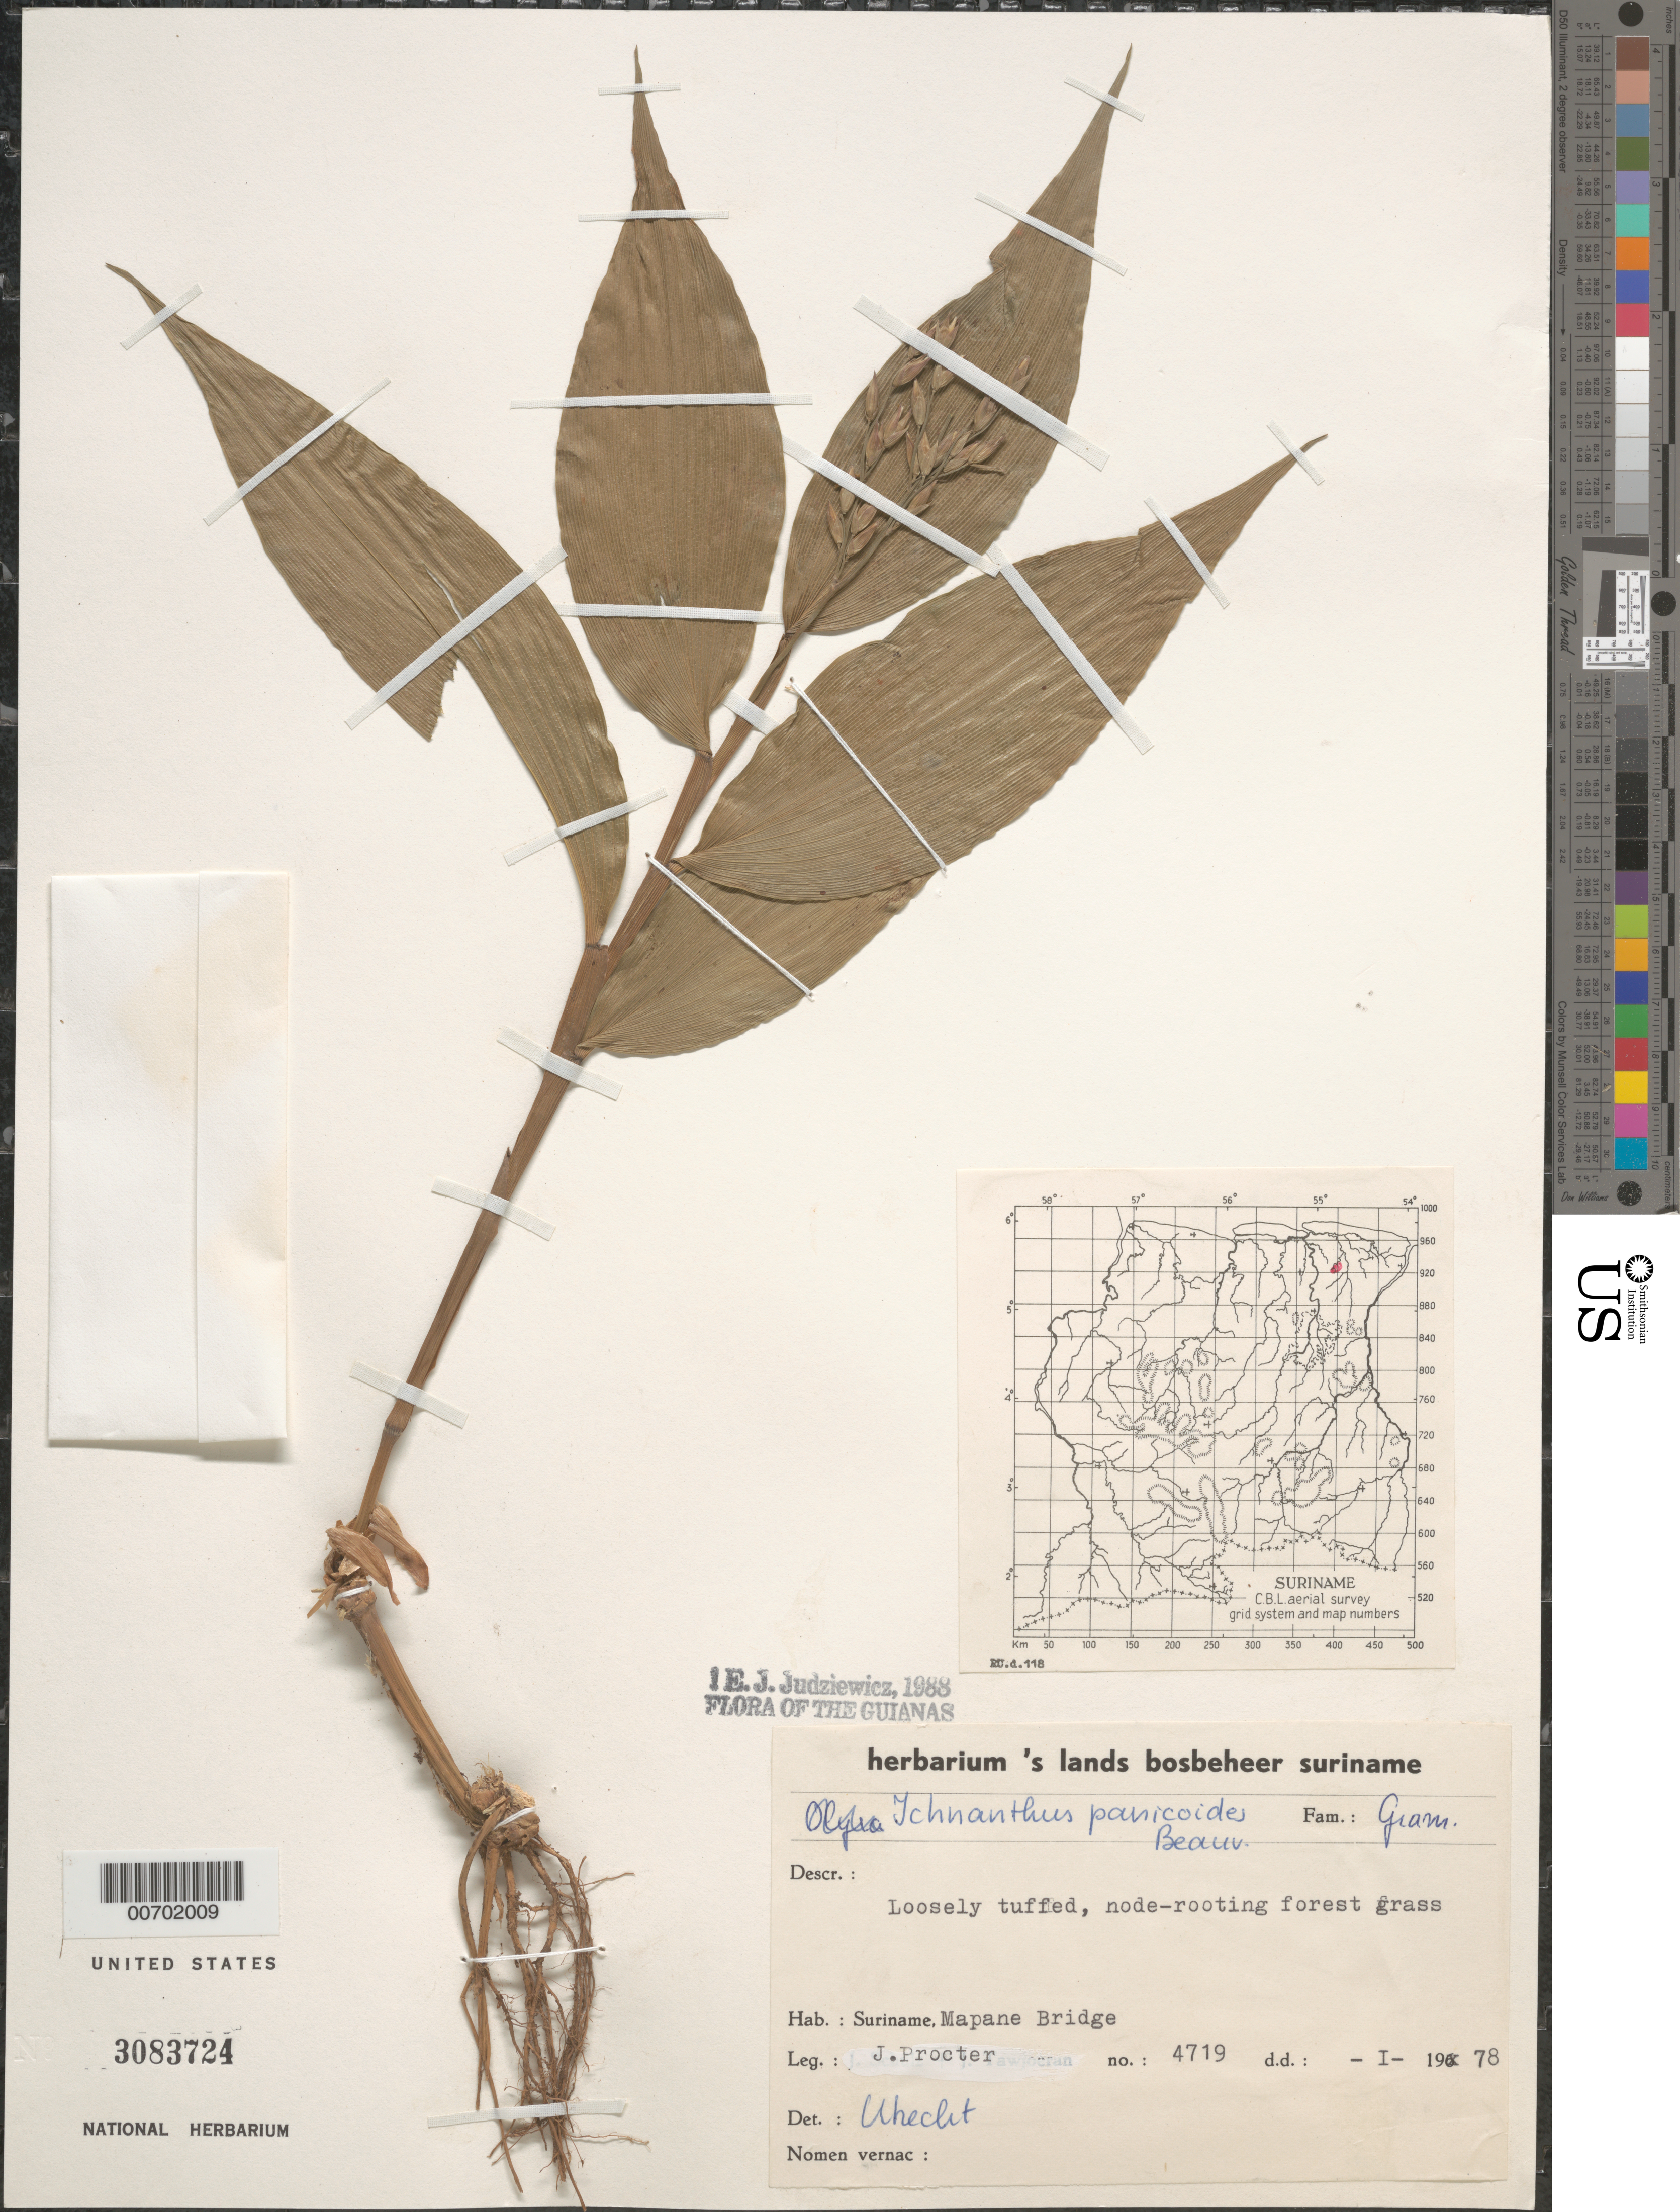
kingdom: Plantae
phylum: Tracheophyta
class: Liliopsida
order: Poales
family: Poaceae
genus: Ichnanthus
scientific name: Ichnanthus panicoides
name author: P. Beauv.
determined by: Judziewicz, E. J.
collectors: J. Procter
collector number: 4719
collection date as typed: Jan-78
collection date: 1978-01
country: Suriname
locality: Mapane Bridge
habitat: Forest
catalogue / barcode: US 3083724